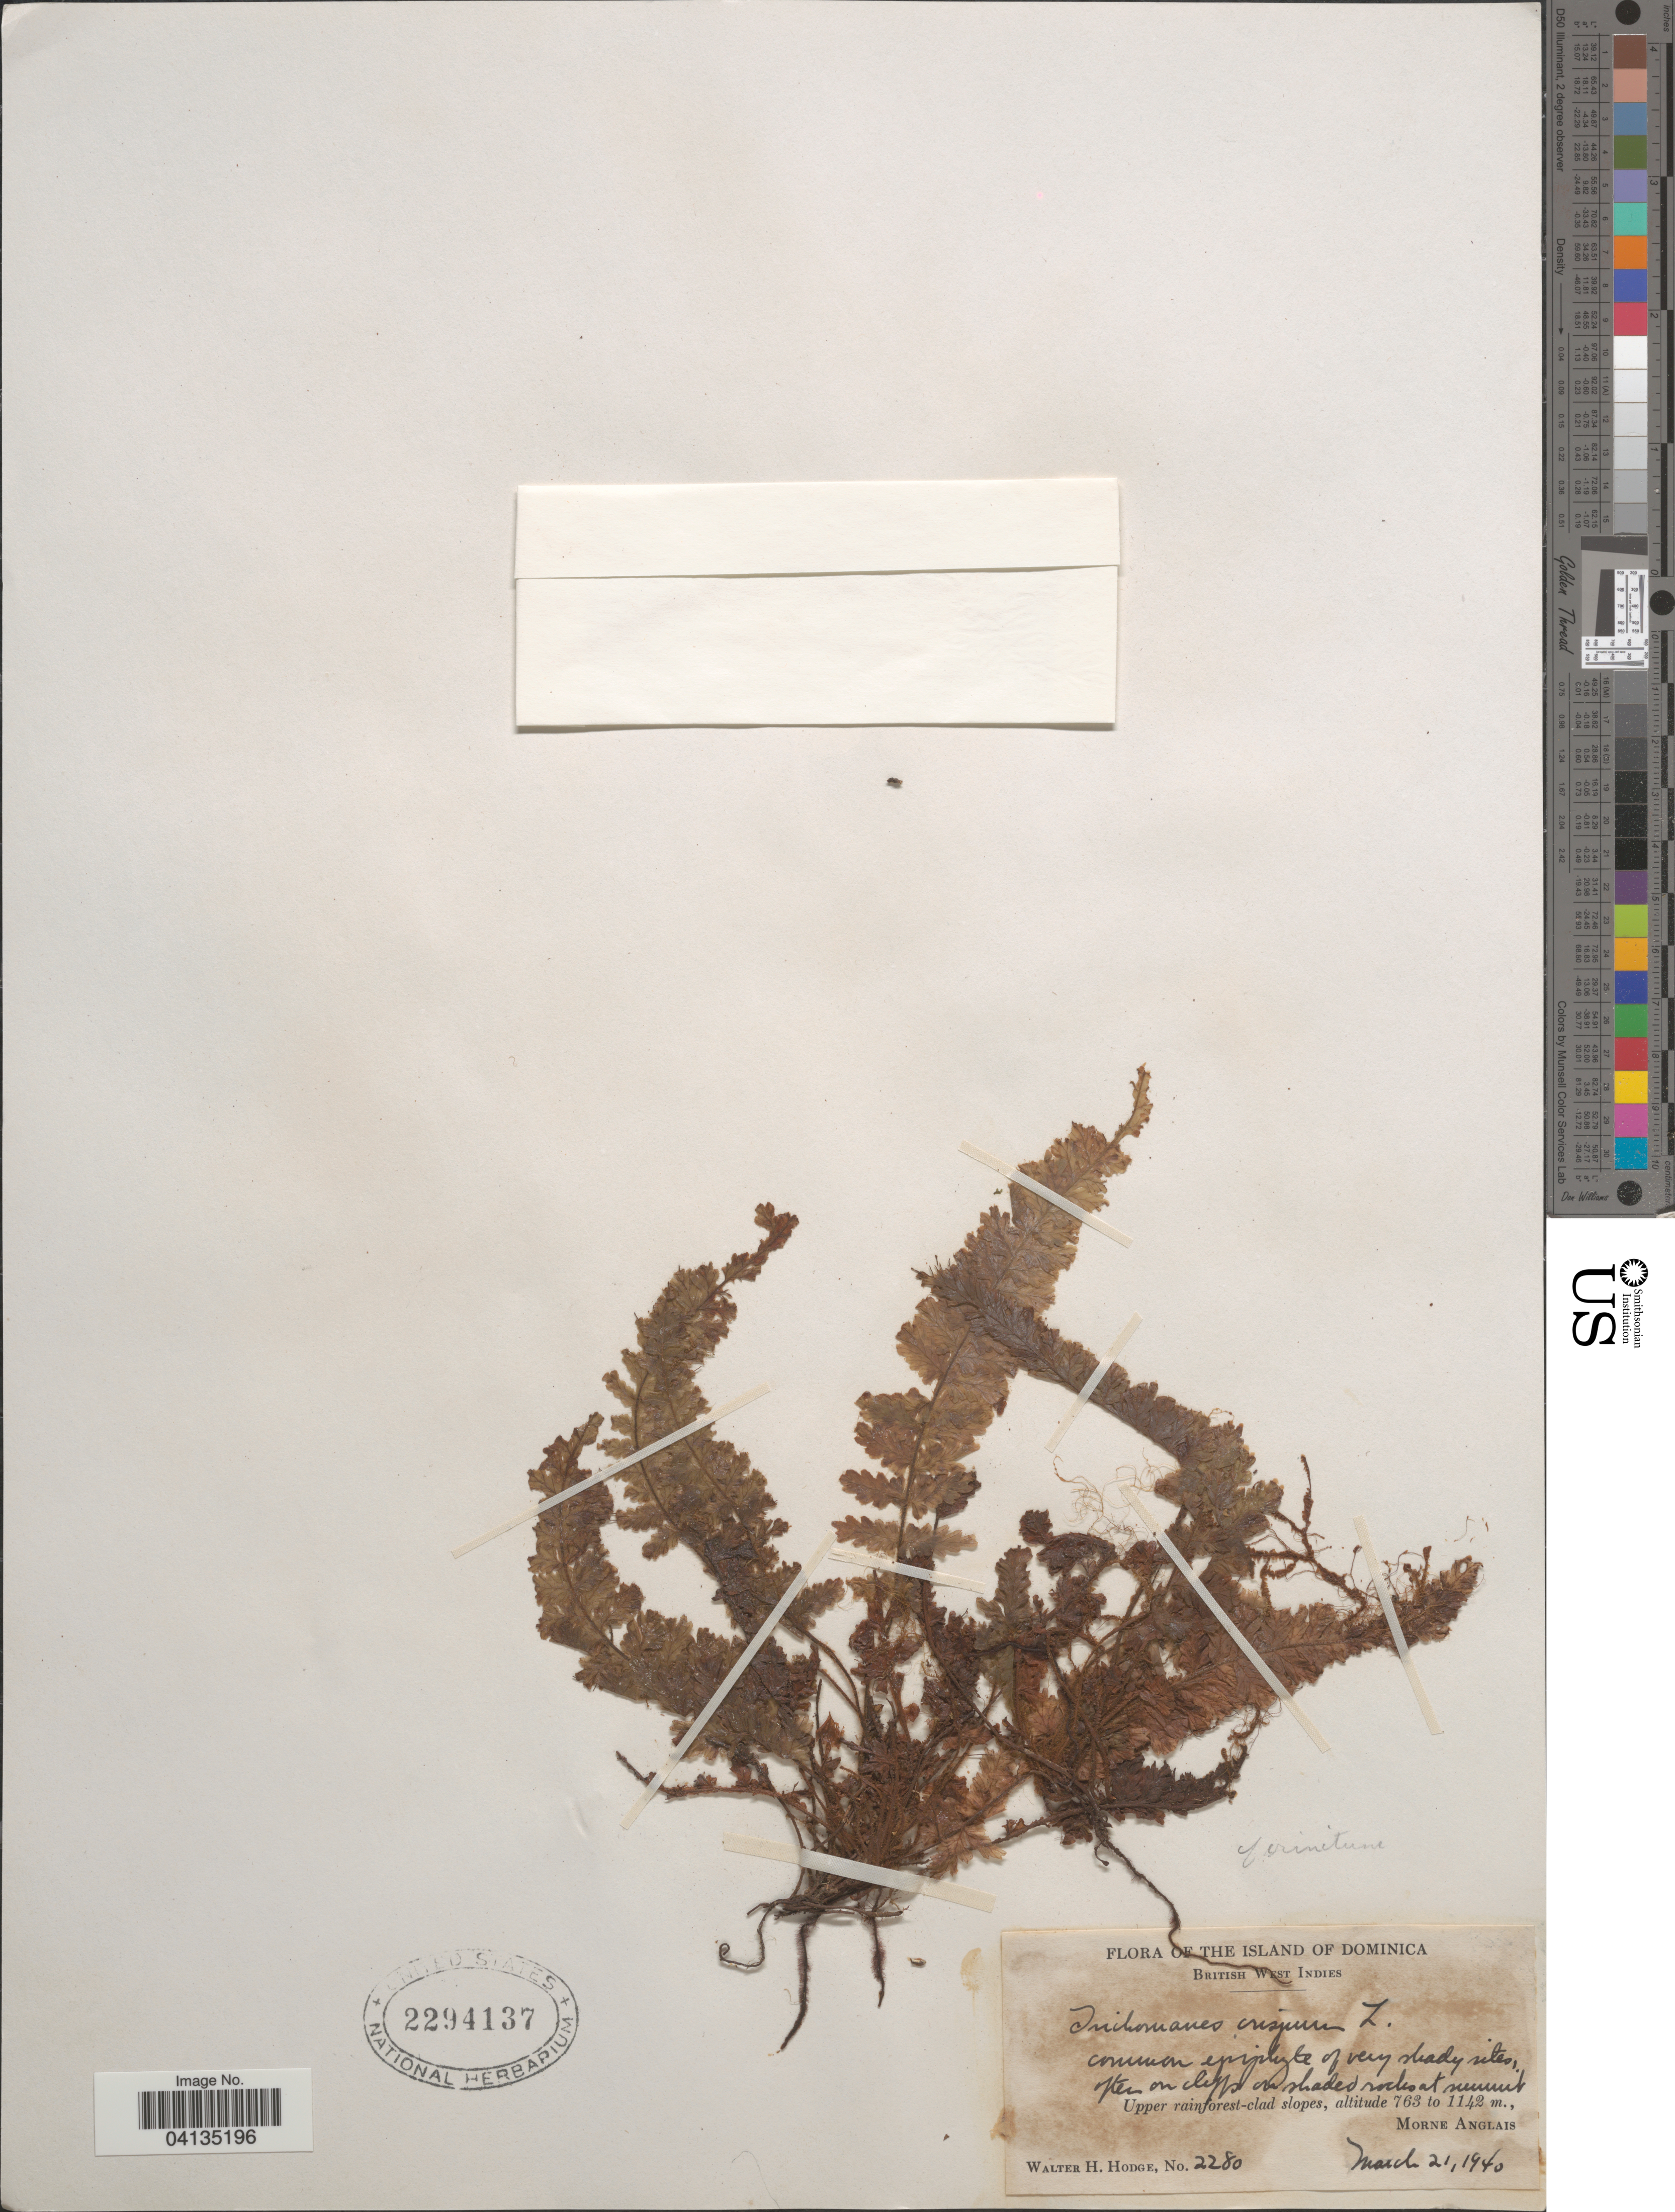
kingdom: Plantae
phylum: Tracheophyta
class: Polypodiopsida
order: Hymenophyllales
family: Hymenophyllaceae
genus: Trichomanes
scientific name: Trichomanes crispum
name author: L.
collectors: W. Hodge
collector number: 2280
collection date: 1940-03-21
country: Dominica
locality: Island of Dominica. British West Indies. Morne Anglais.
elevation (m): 763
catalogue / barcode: US 2294137